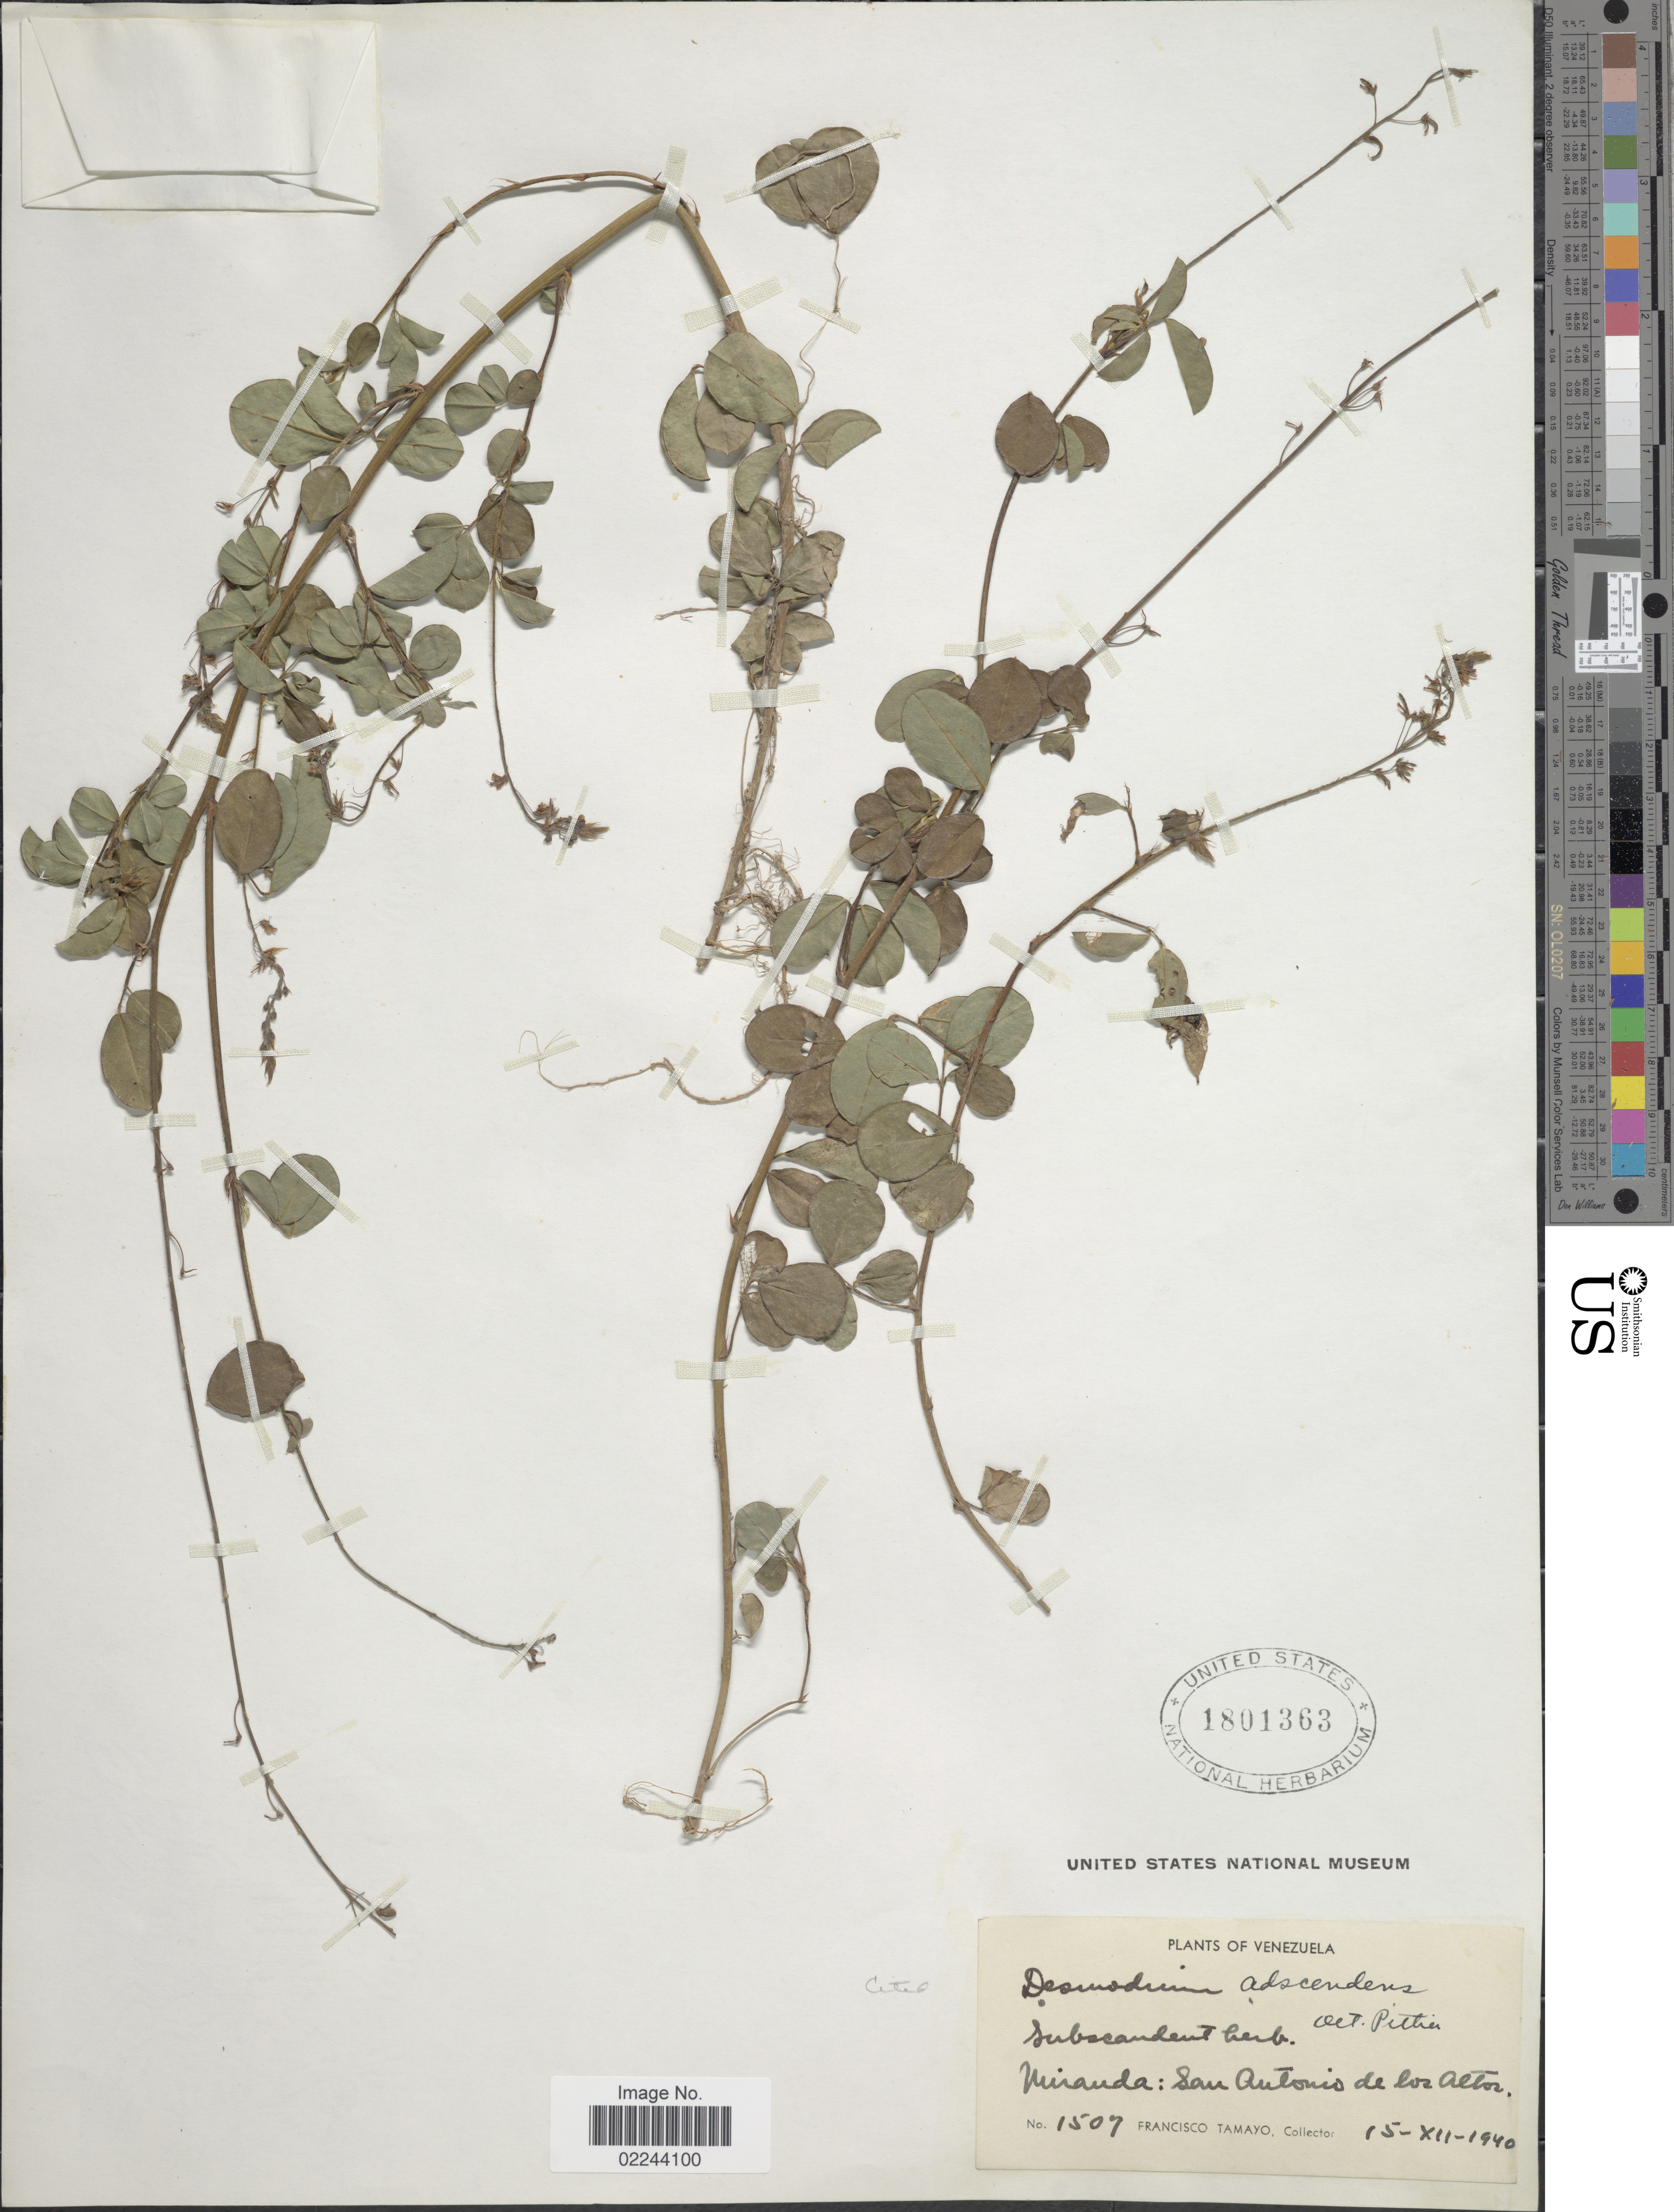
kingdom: Plantae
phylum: Tracheophyta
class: Magnoliopsida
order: Fabales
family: Fabaceae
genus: Grona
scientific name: Grona adscendens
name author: (Sw.) H. Ohashi & K. Ohashi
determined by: Strong, Mark T., (BOT), Smithsonian Institution - National Museum of Natural History (UNITED STATES)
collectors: F. Tamayo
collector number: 1507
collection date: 1940-12-15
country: Venezuela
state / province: Miranda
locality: San Antonio de los Altos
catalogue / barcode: US 1801363